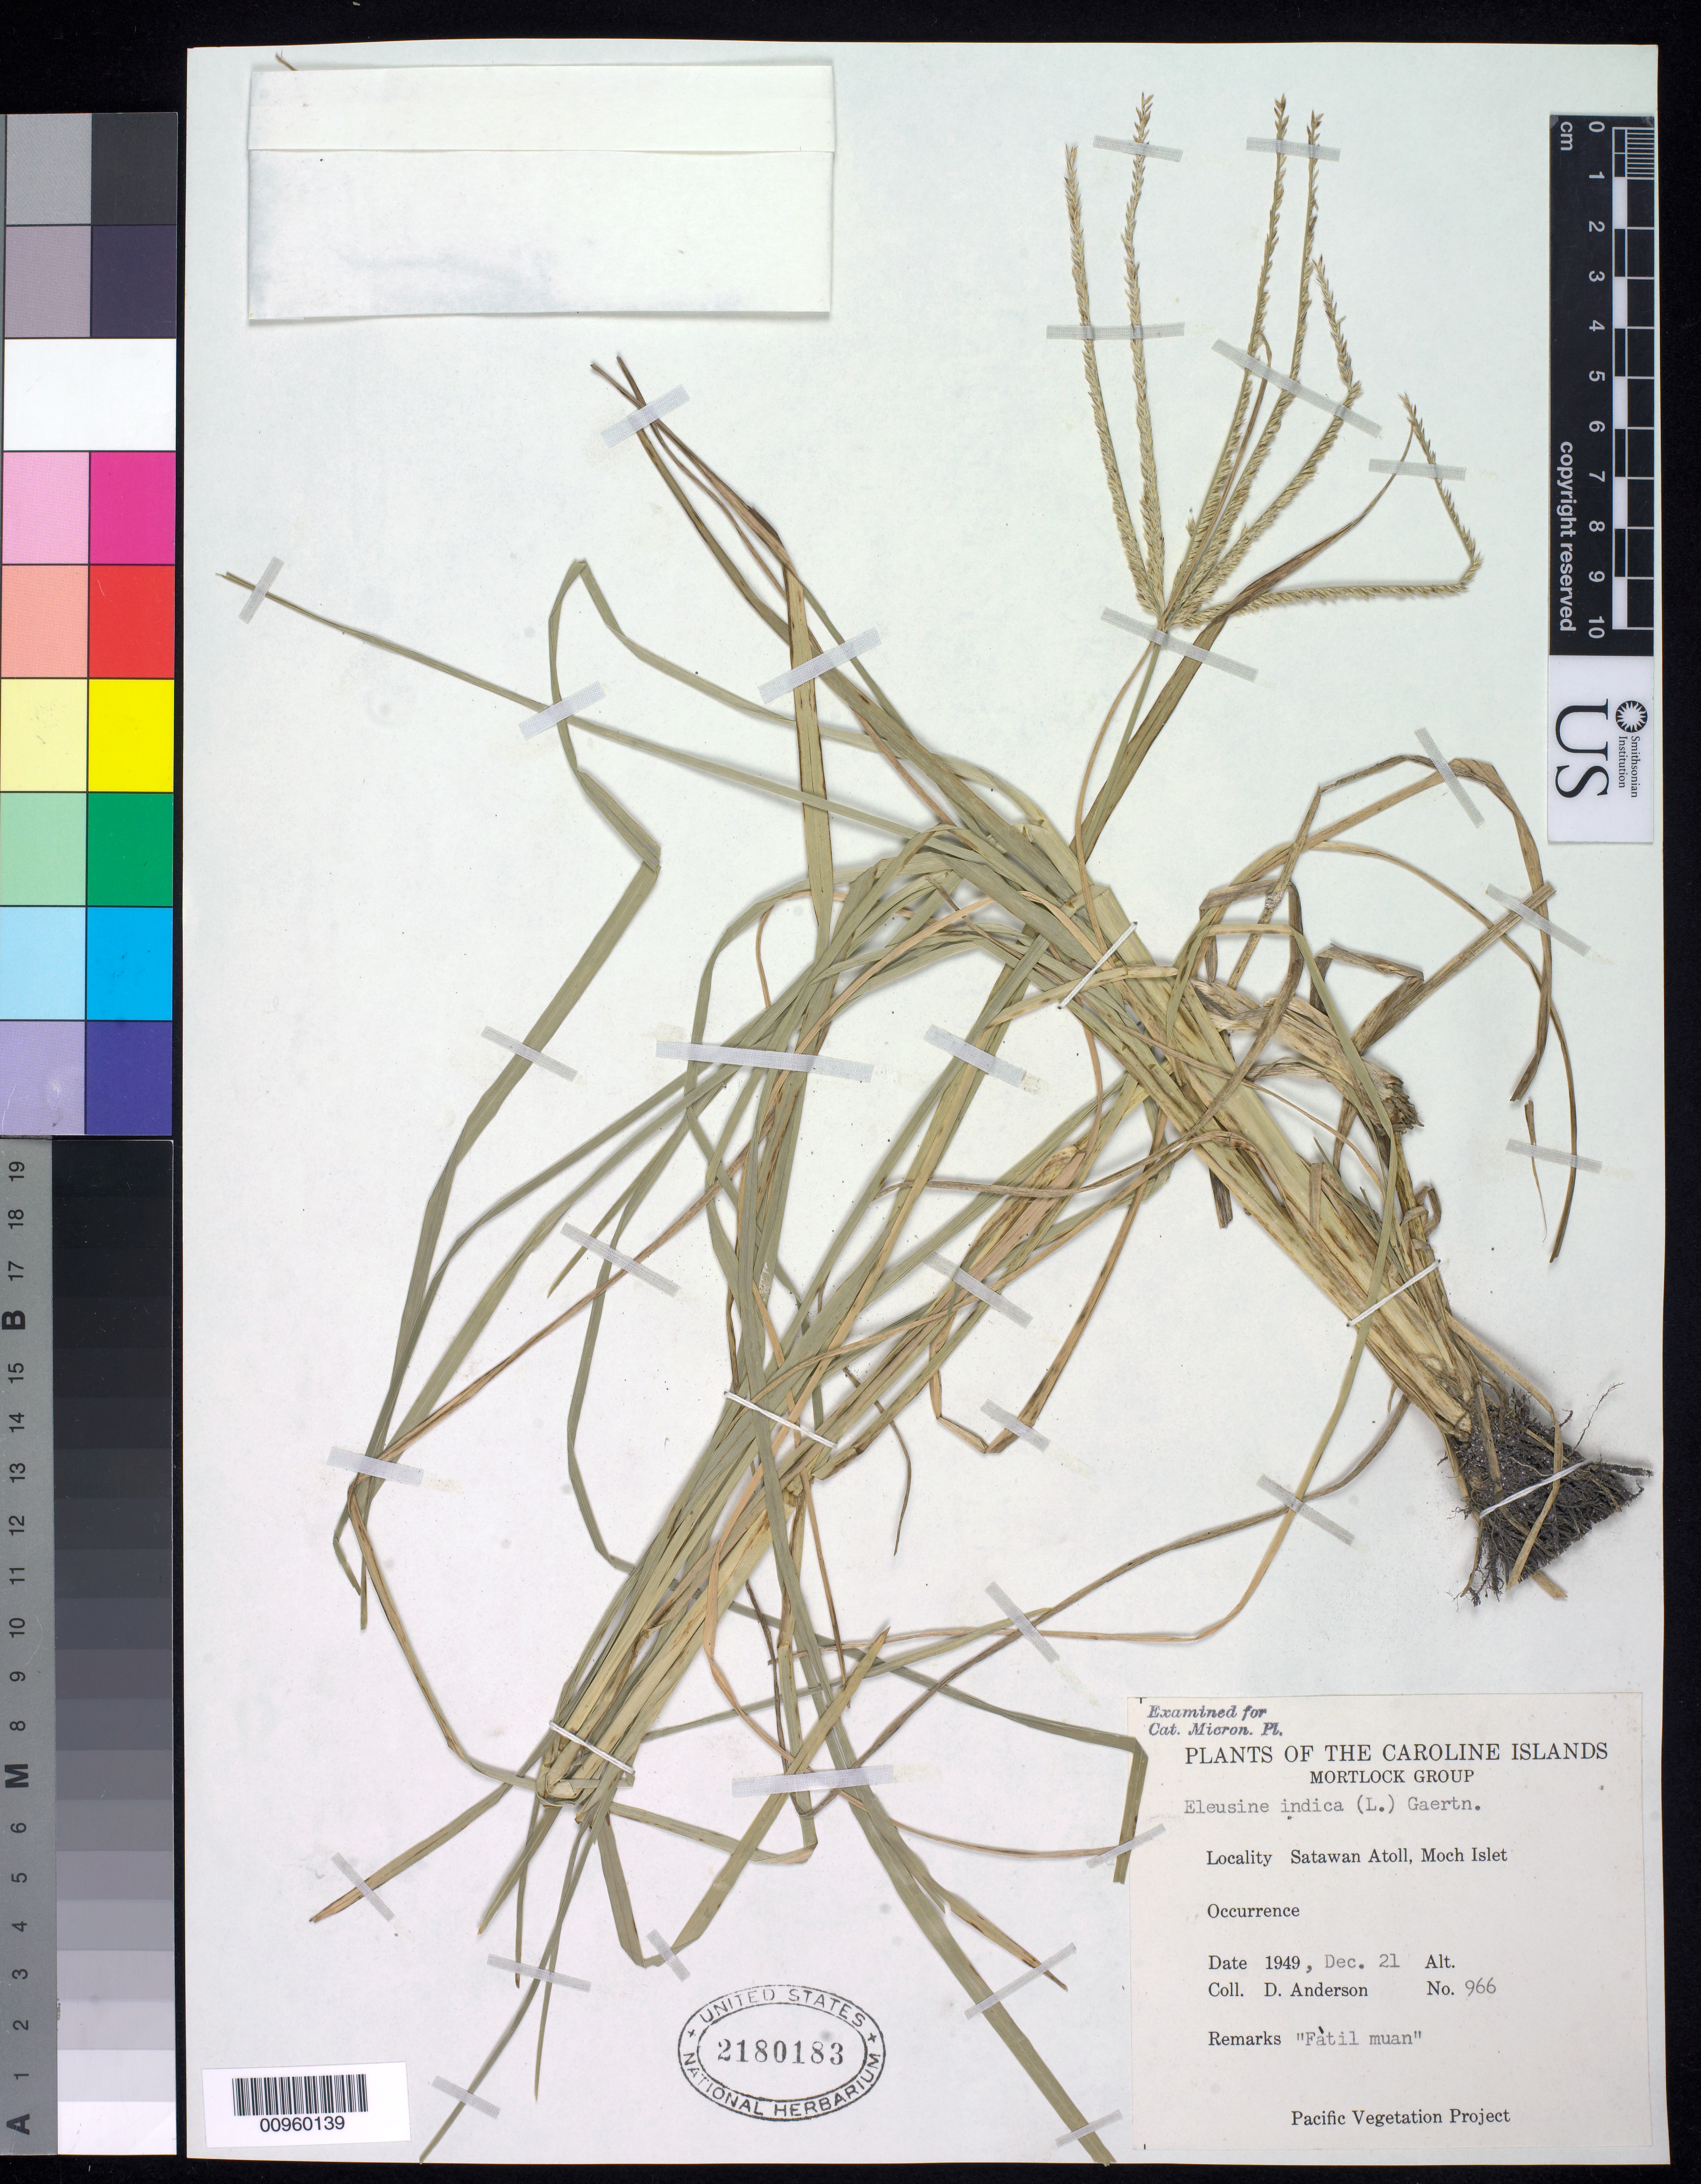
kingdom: Plantae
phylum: Tracheophyta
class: Liliopsida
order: Poales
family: Poaceae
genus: Eleusine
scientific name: Eleusine indica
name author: (L.) Gaertn.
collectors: D. Anderson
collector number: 966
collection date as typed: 21 Dec 1949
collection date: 1949-12-21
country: Micronesia, Federated States of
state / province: Truk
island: Satawan Atoll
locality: Moch islet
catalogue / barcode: US 2180183